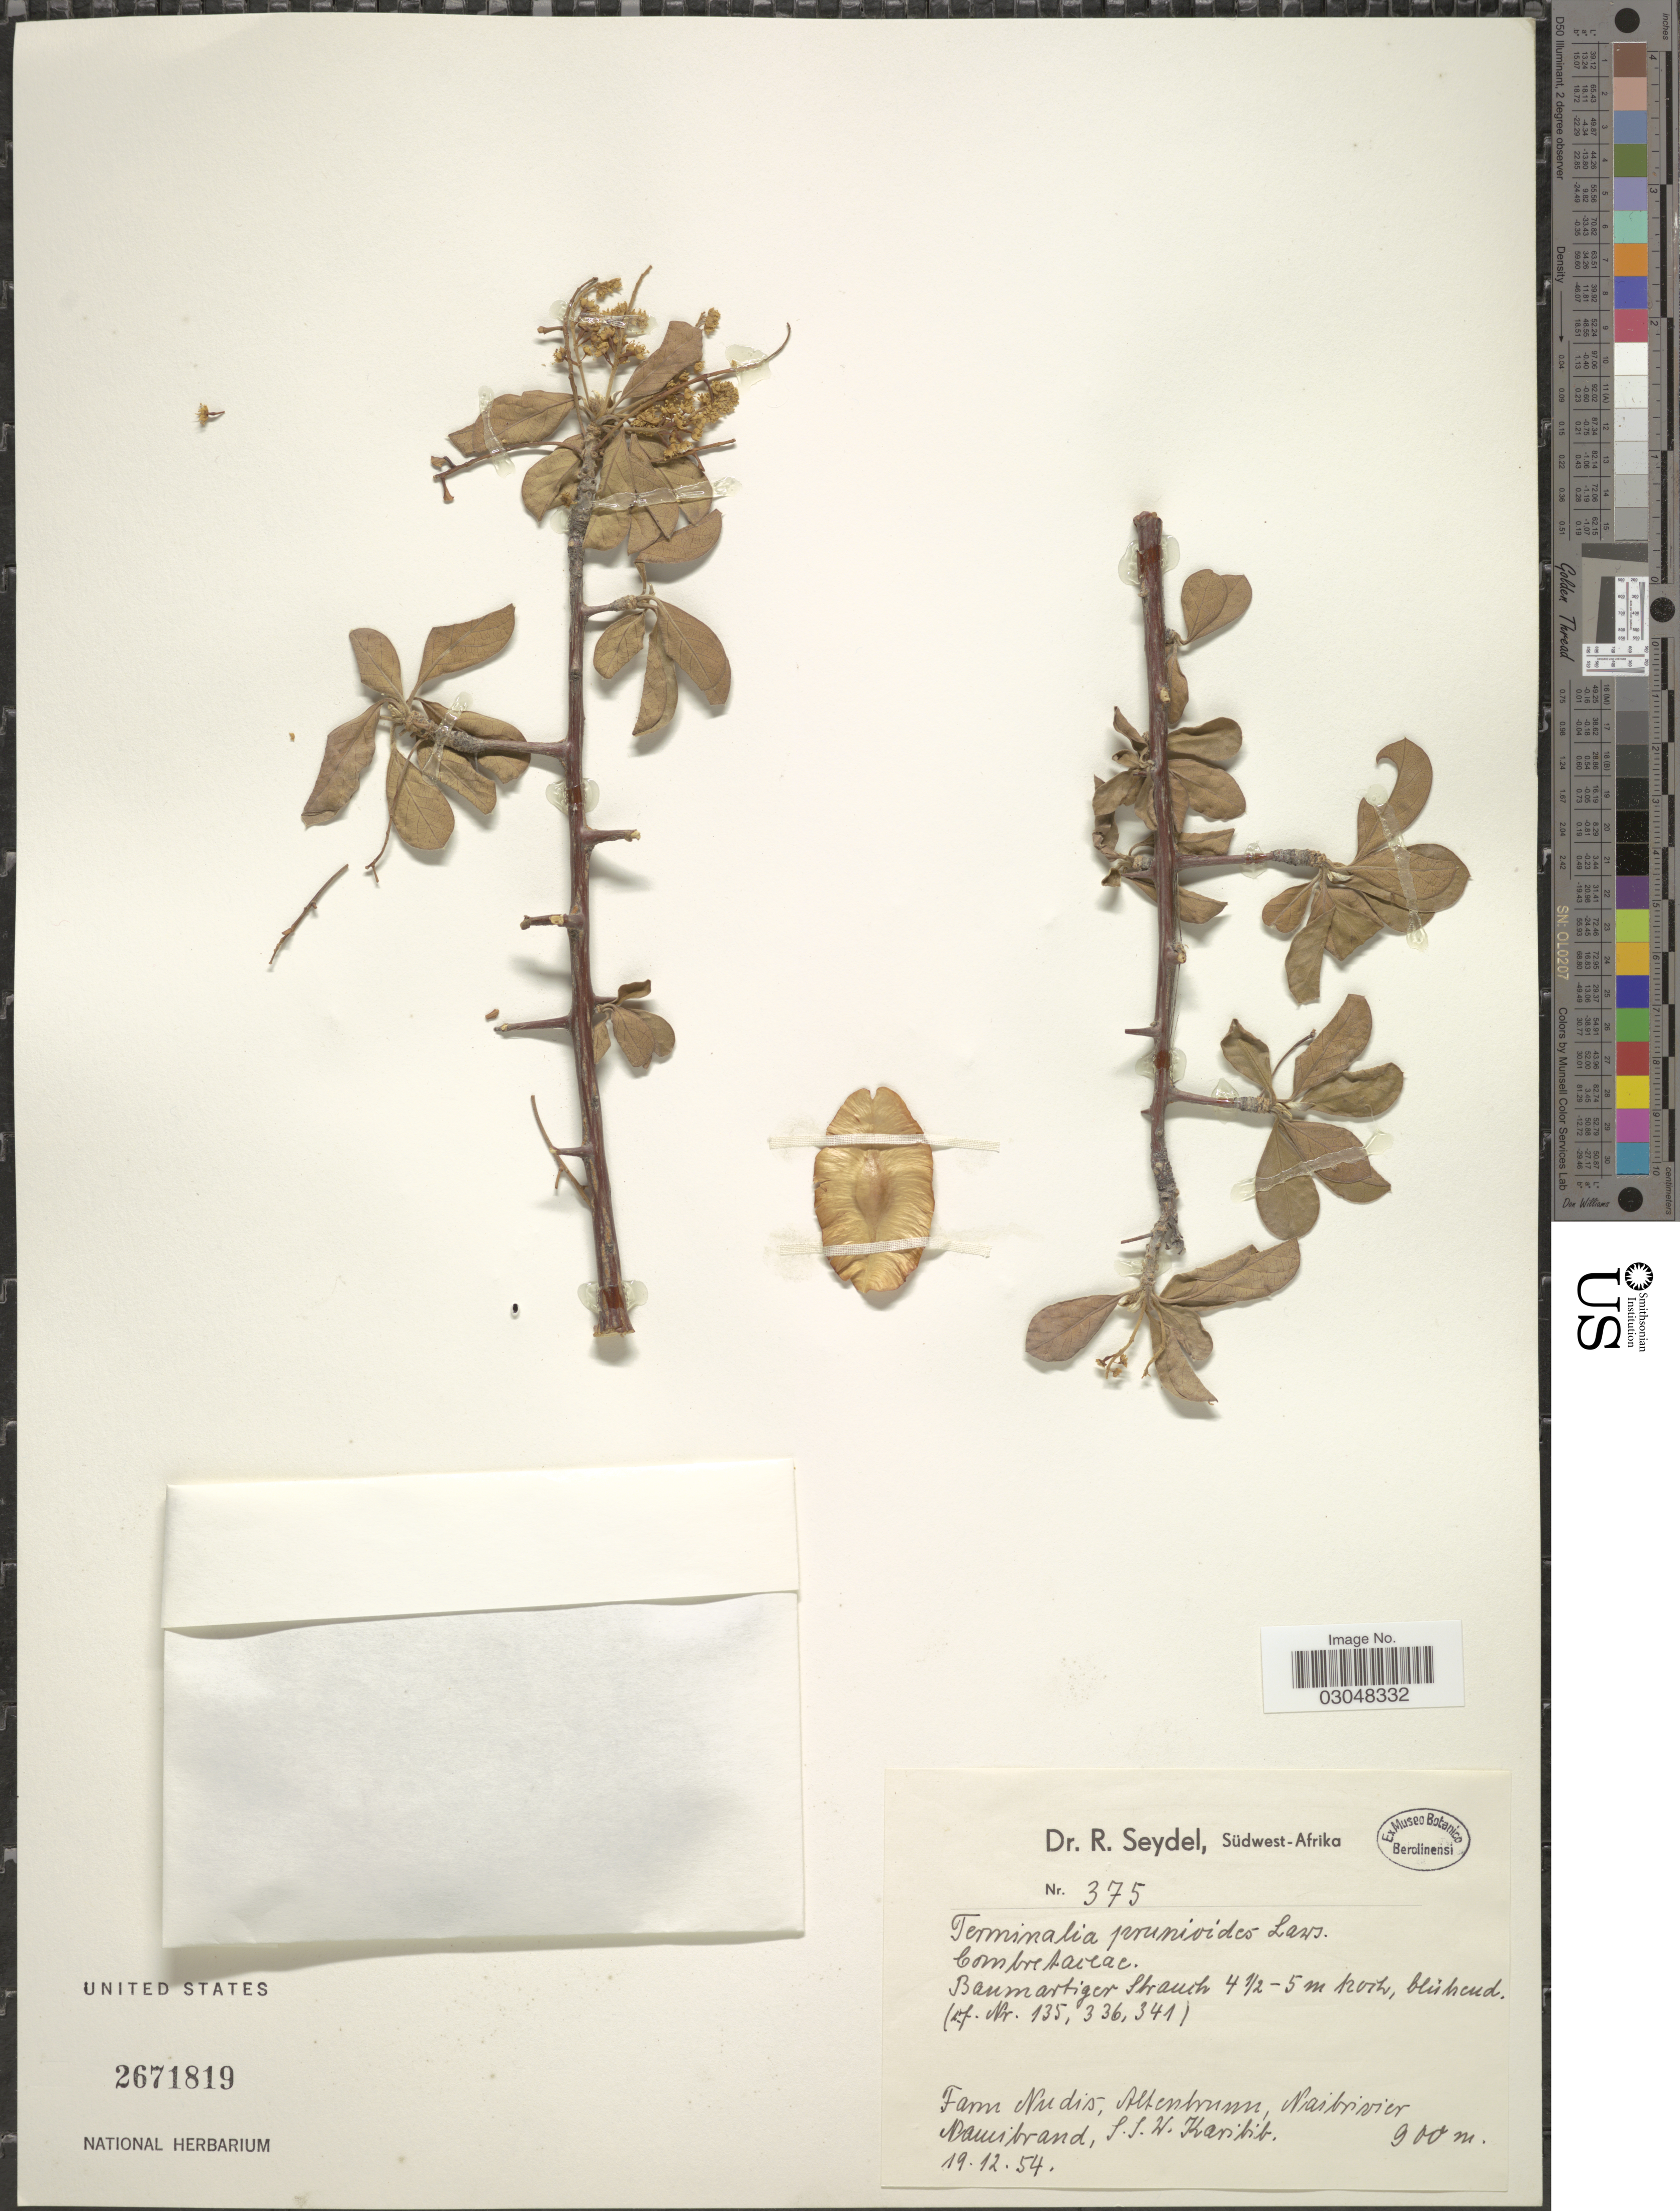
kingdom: Plantae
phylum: Tracheophyta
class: Magnoliopsida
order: Myrtales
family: Combretaceae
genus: Terminalia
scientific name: Terminalia prunioides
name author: M.A. Lawson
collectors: R. Seydel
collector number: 375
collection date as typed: Transcribed d/m/y: 19/12/54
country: Namibia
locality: Südwest-Afrika. Farm Nudis Altenbrunn, Naibrivier Namibrand, S.S.W. Karibib.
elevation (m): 900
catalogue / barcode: US 2671819